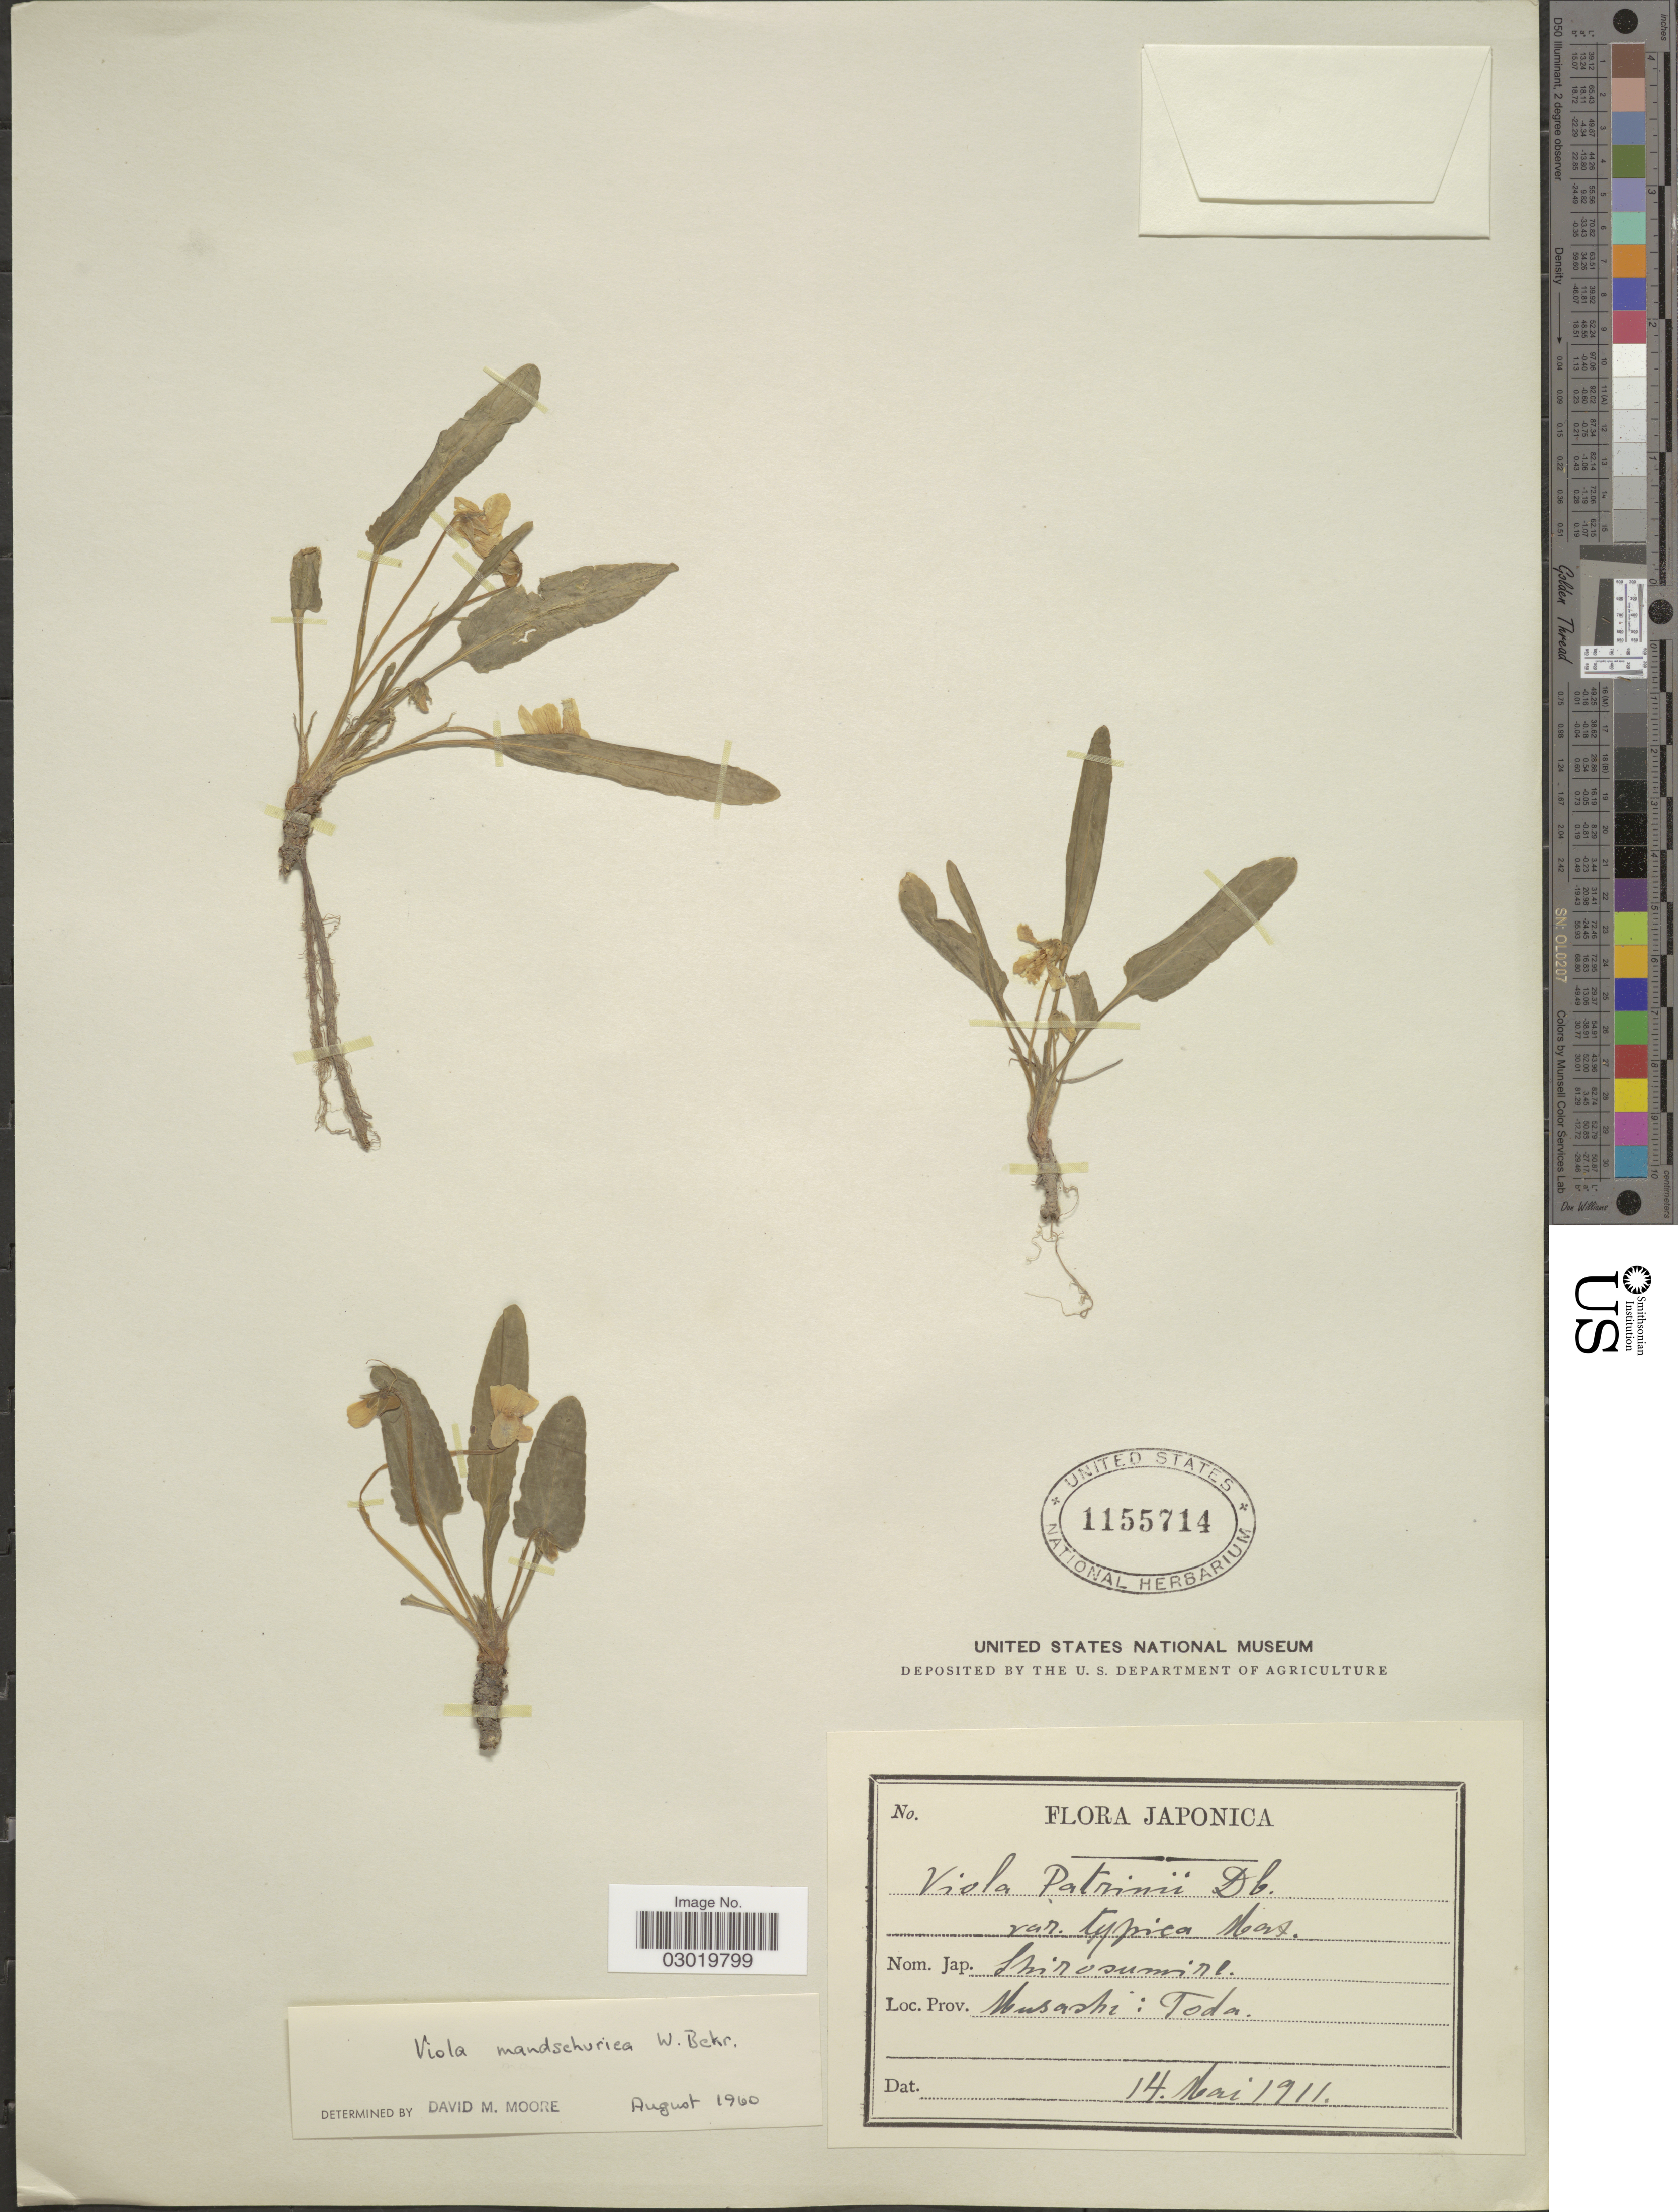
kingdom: Plantae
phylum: Tracheophyta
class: Magnoliopsida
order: Malpighiales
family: Violaceae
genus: Viola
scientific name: Viola mandshurica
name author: W. Becker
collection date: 1911-05-14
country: Japan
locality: Prov. Musashi: Toda.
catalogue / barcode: US 1155714